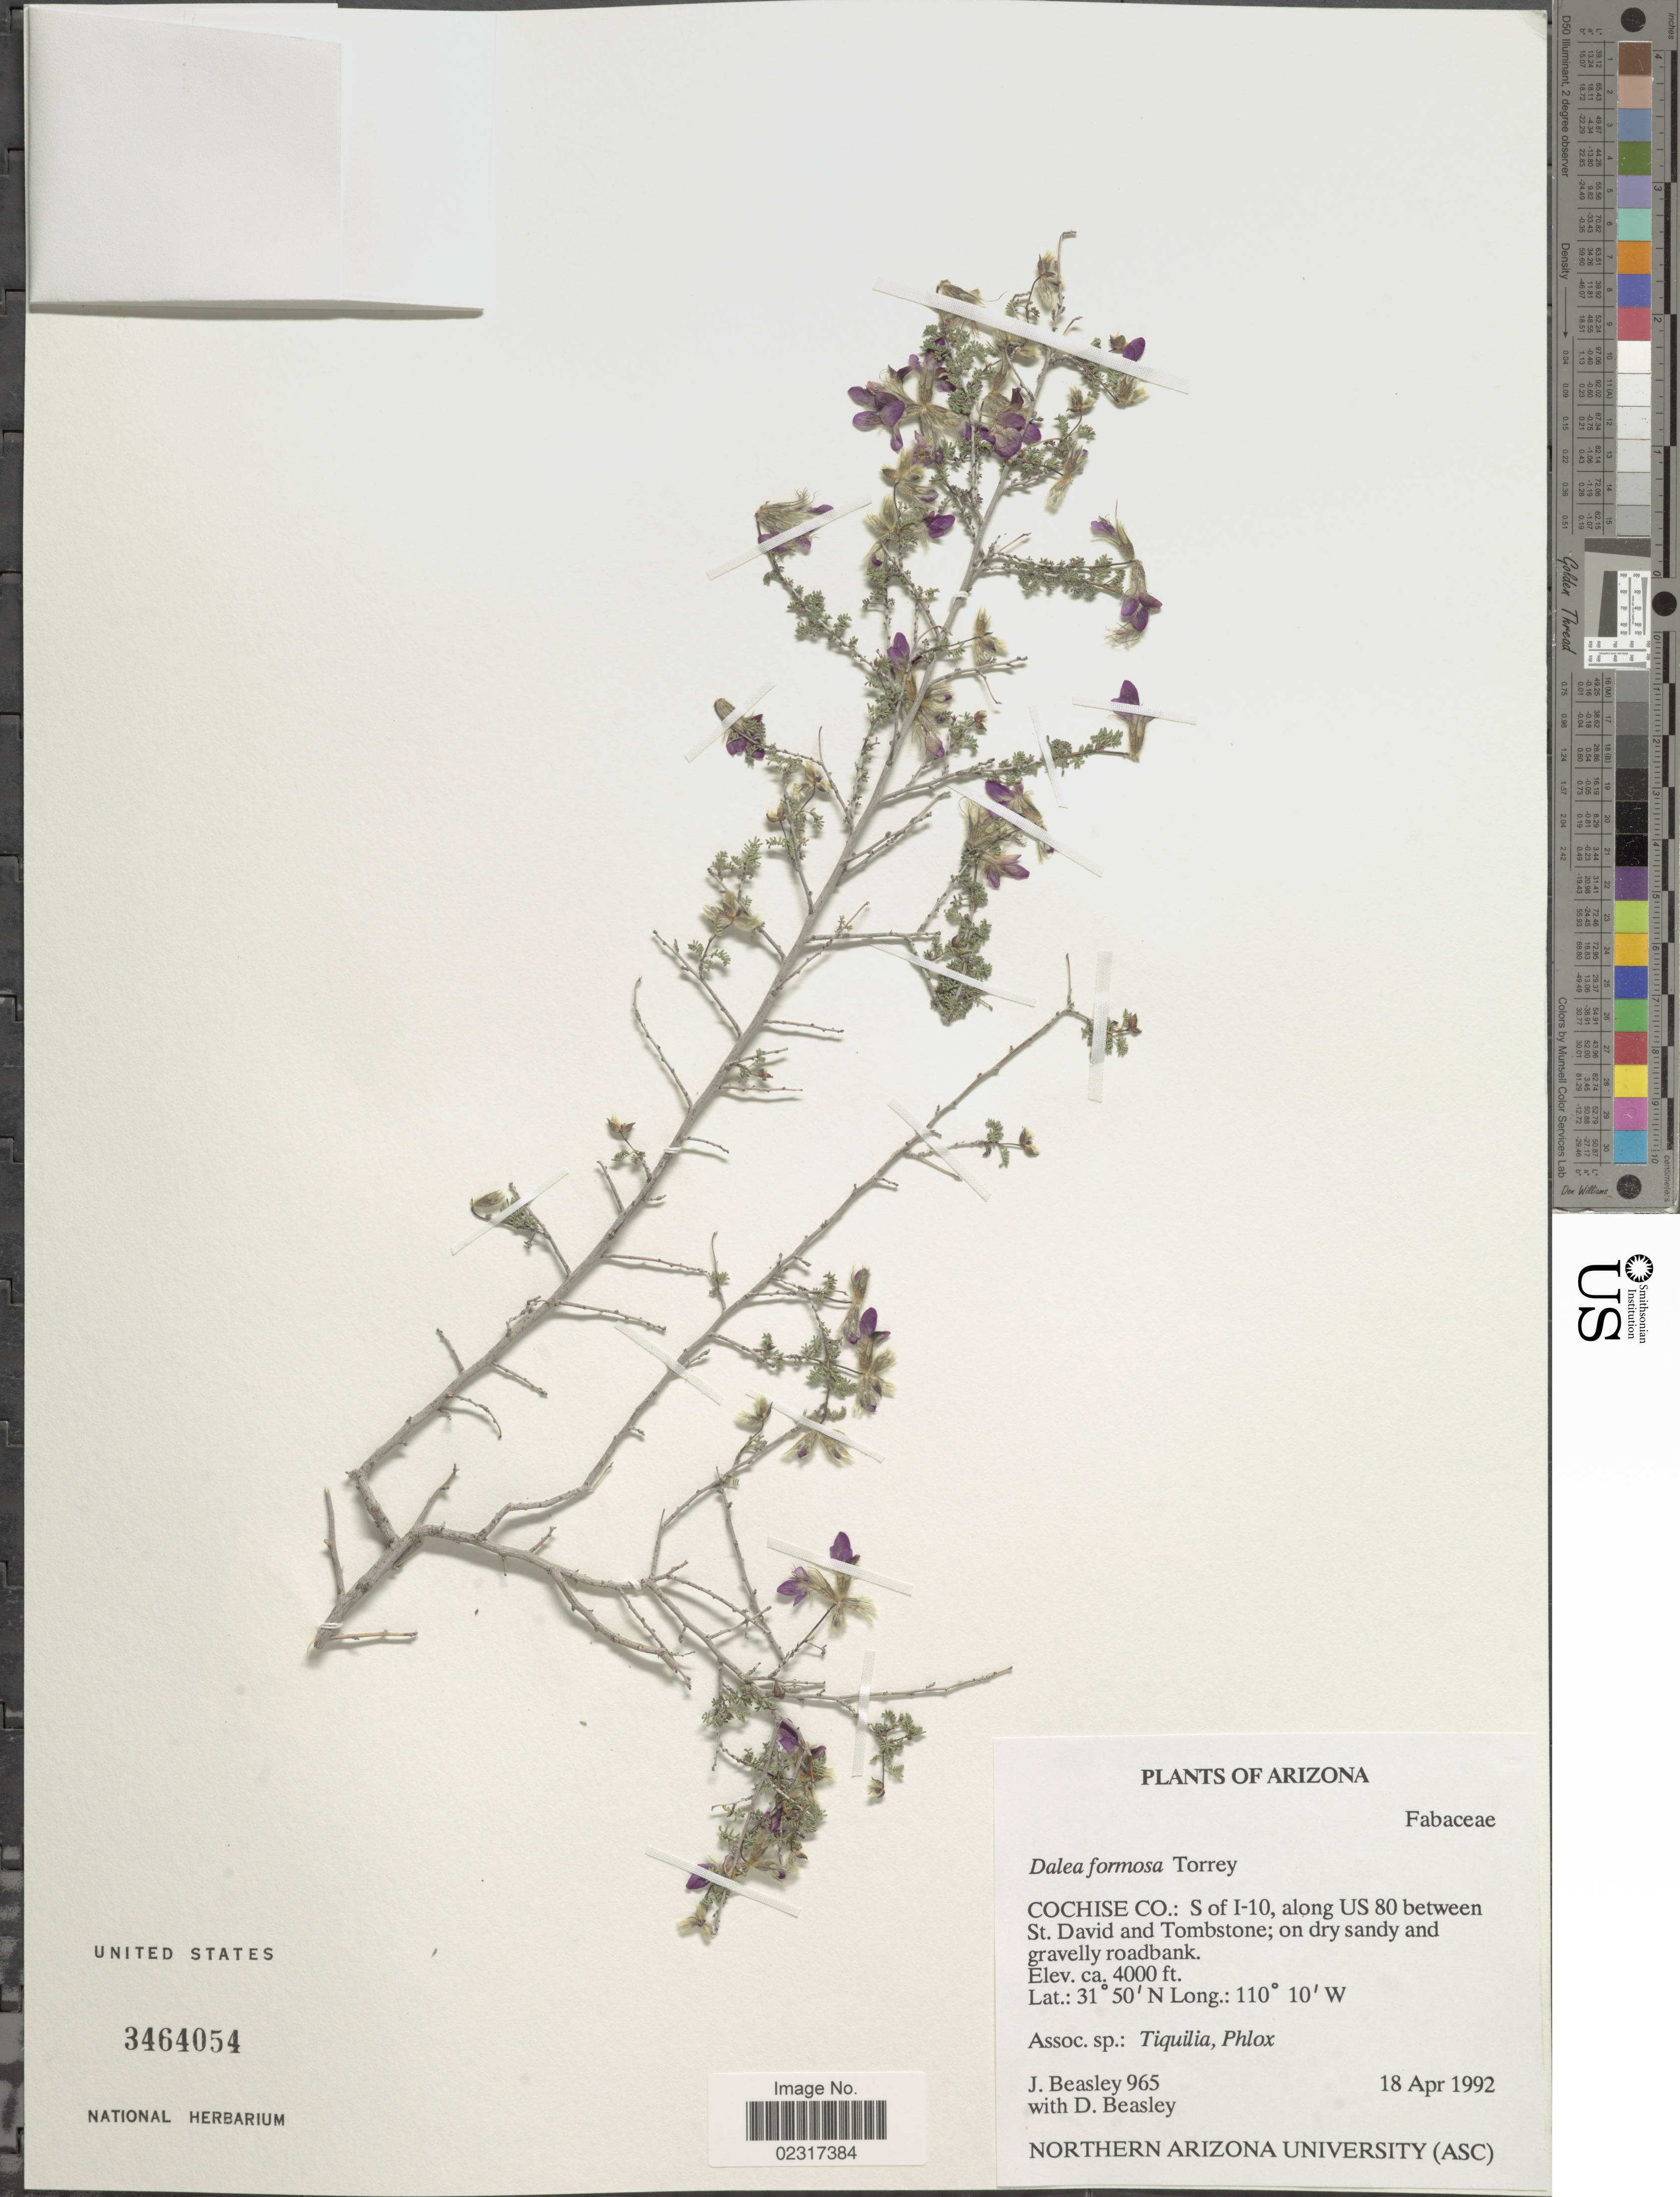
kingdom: Plantae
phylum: Tracheophyta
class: Magnoliopsida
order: Fabales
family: Fabaceae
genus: Dalea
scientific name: Dalea formosa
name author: Torr.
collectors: J. Beasley & D. Beasley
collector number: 965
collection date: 1992-04-18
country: United States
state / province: Arizona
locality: Cochise Co.: S of I-1o, along US 80 between St. David and Tombstone.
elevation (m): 1219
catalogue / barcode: US 3464054